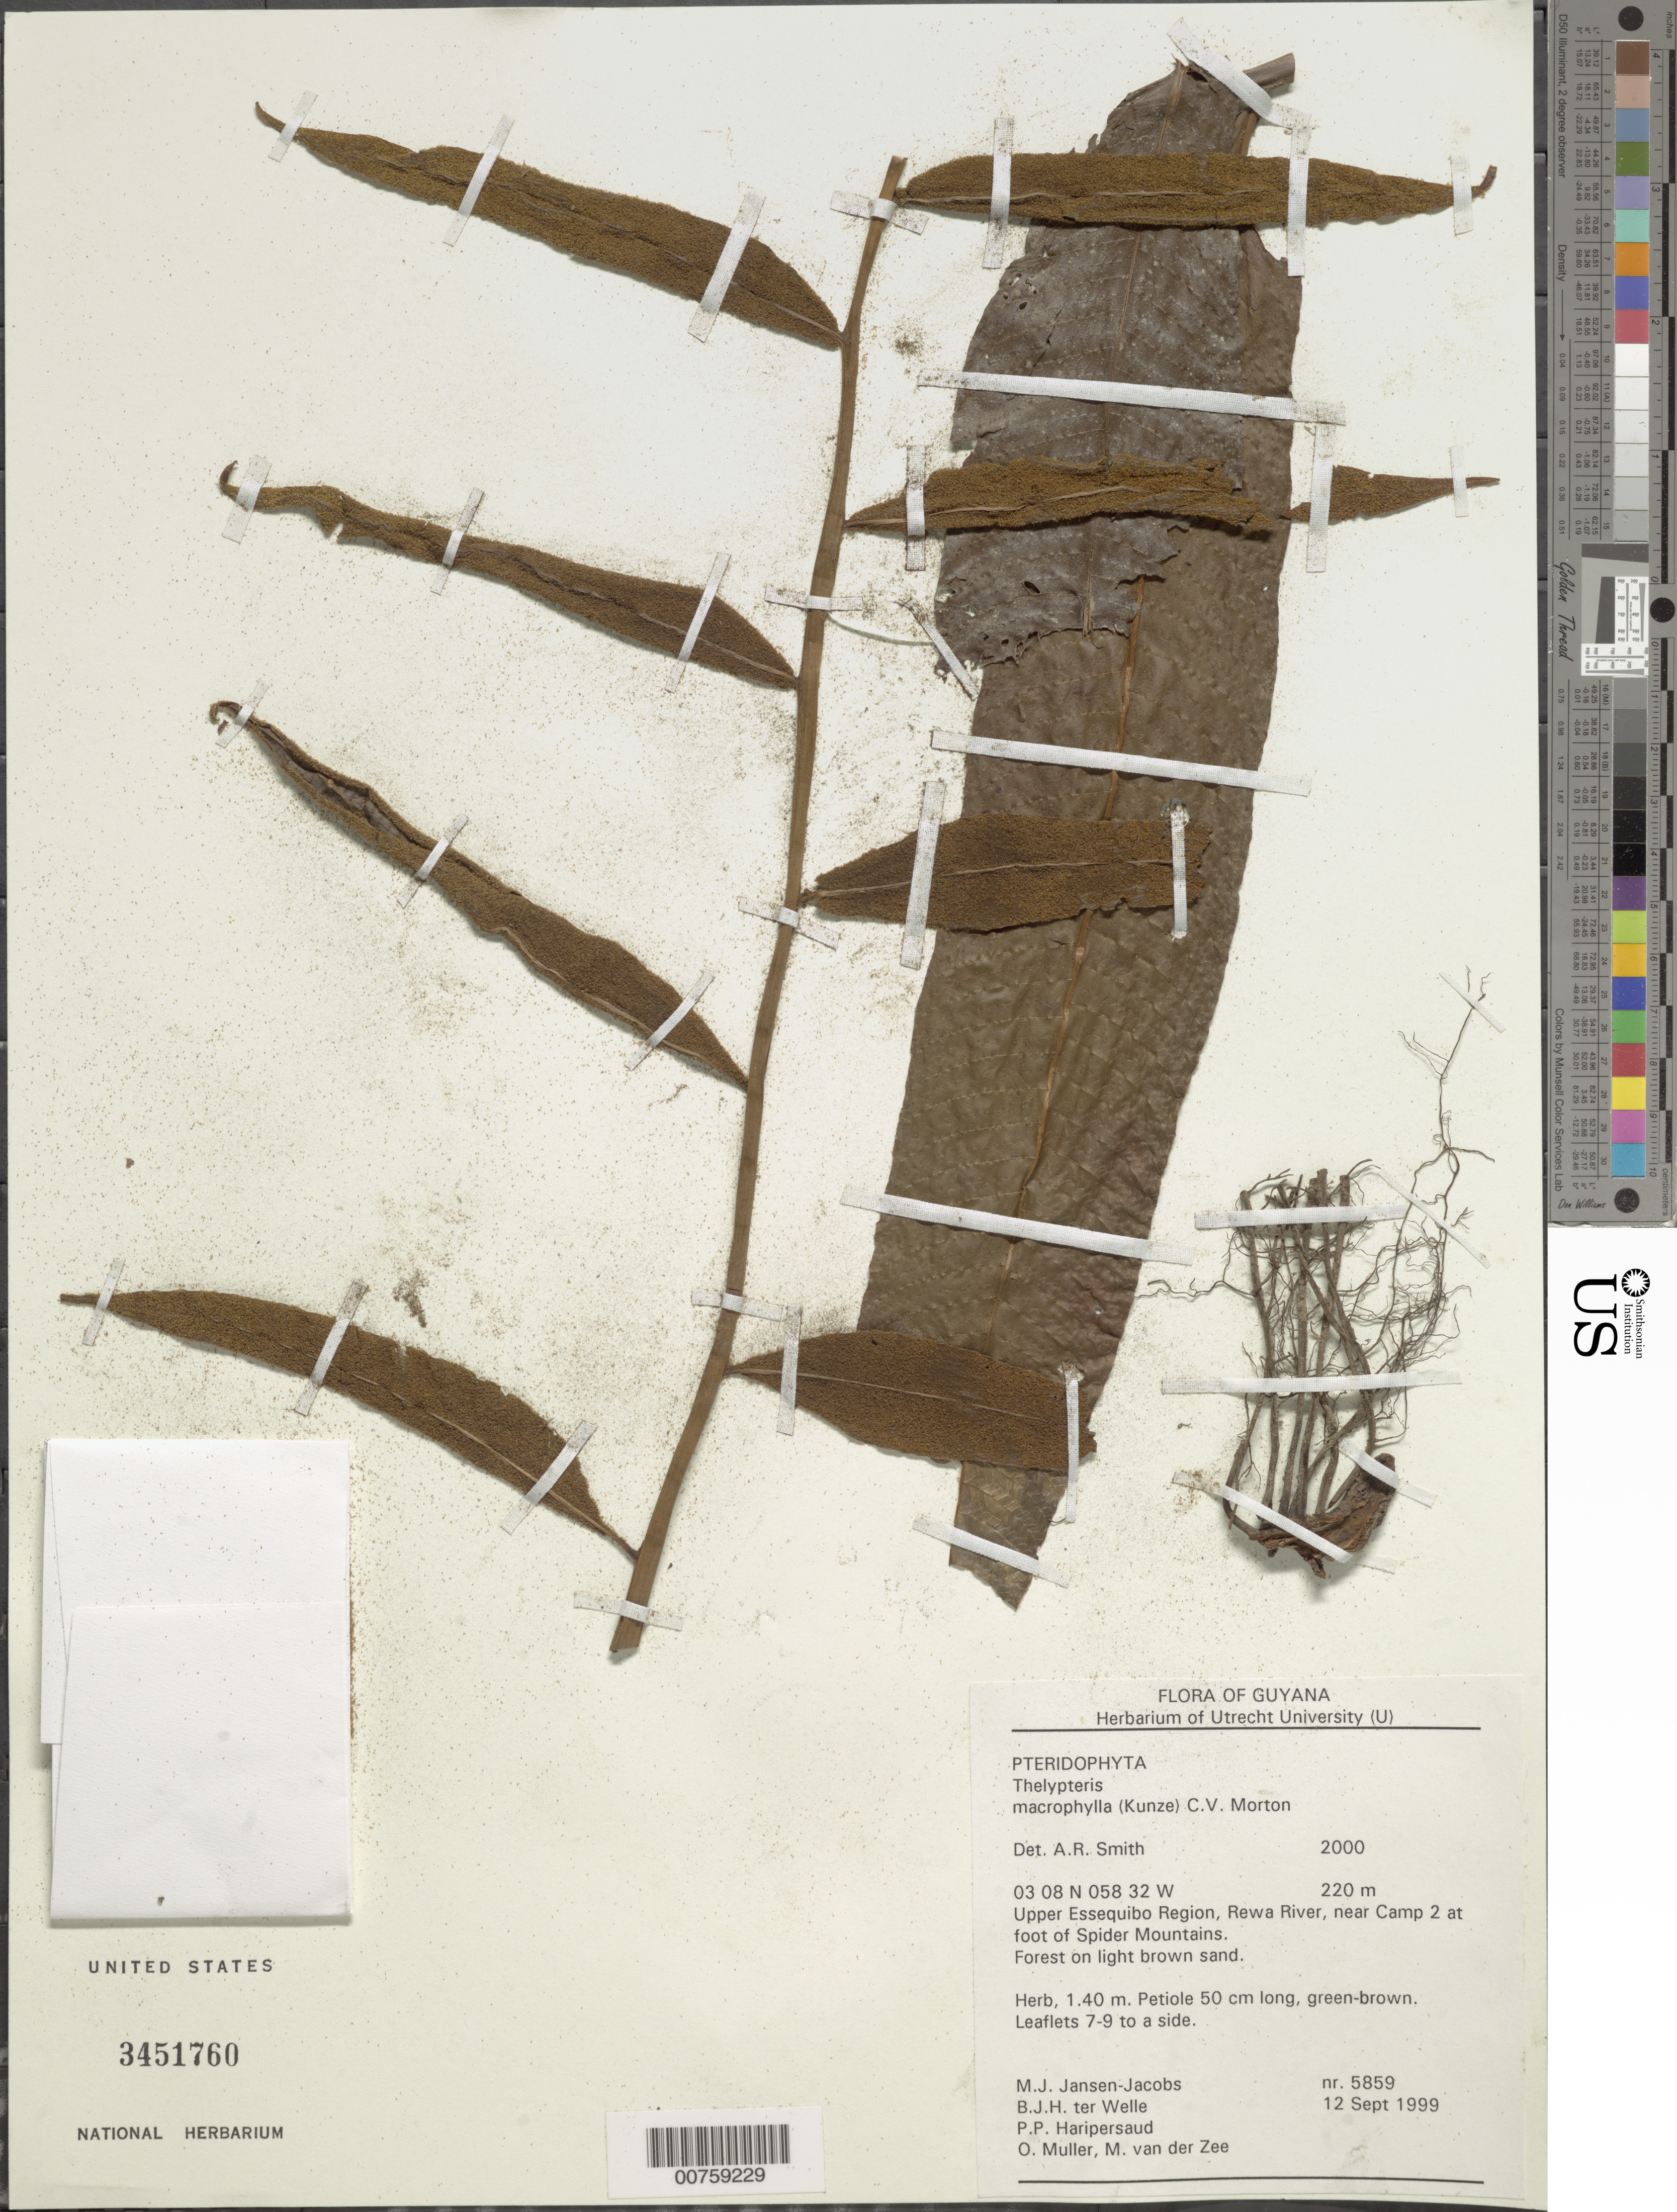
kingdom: Plantae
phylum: Tracheophyta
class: Polypodiopsida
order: Polypodiales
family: Thelypteridaceae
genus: Meniscium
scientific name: Meniscium macrophyllum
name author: Kunze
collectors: M. J. Jansen-Jacobs, B. Welle, P. Haripersaud, O. Muller & M. van der Zee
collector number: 5859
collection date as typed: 12-Sep-99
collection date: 1999-09-12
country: Guyana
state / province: U. Takutu-U. Essequibo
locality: Rewa River, at foot of Spider Mts., near camp 2, Upper Essequibo Region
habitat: Forest on light brown sand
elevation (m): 220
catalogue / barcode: US 3451760